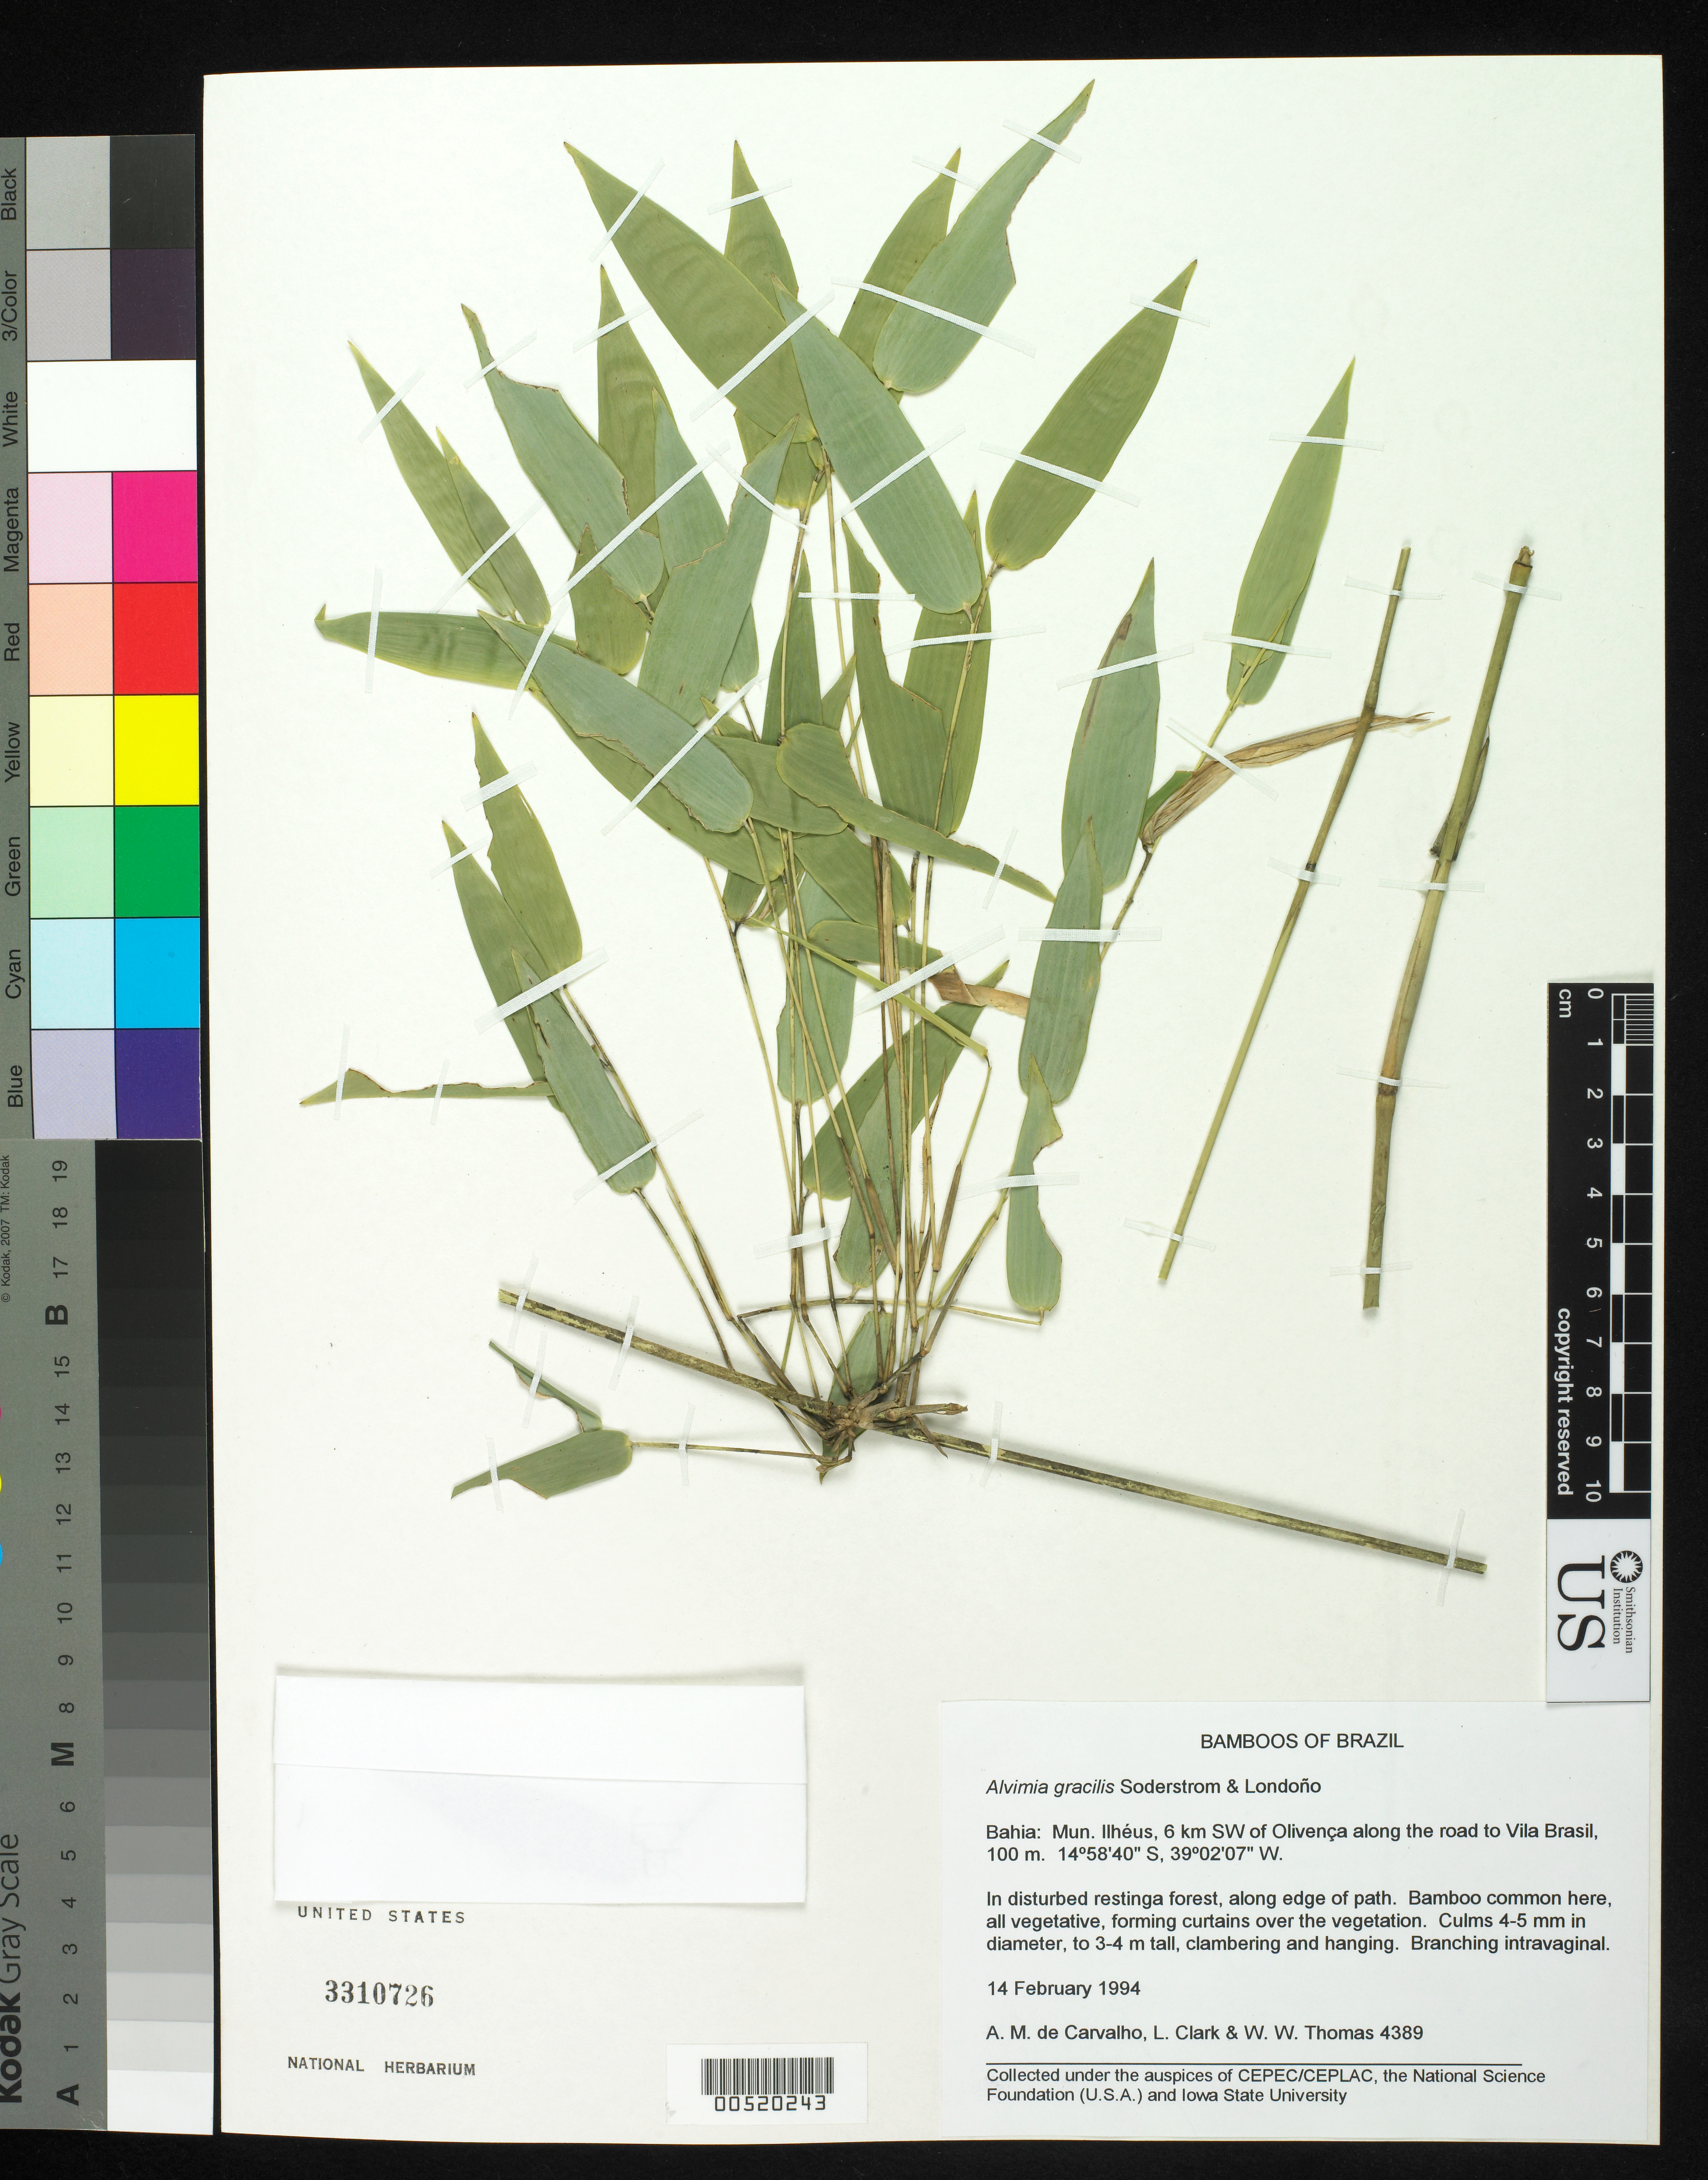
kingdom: Plantae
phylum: Tracheophyta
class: Liliopsida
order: Poales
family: Poaceae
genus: Alvimia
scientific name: Alvimia gracilis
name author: Soderstr. & Londoño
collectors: A. M. Carvalho, L. G. Clark & W. W. Thomas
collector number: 4389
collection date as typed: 14 Feb 1994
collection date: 1994-02-14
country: Brazil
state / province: Bahia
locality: Ilheus, sw of olivenca, to vila brazil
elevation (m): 100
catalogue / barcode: US 3310726